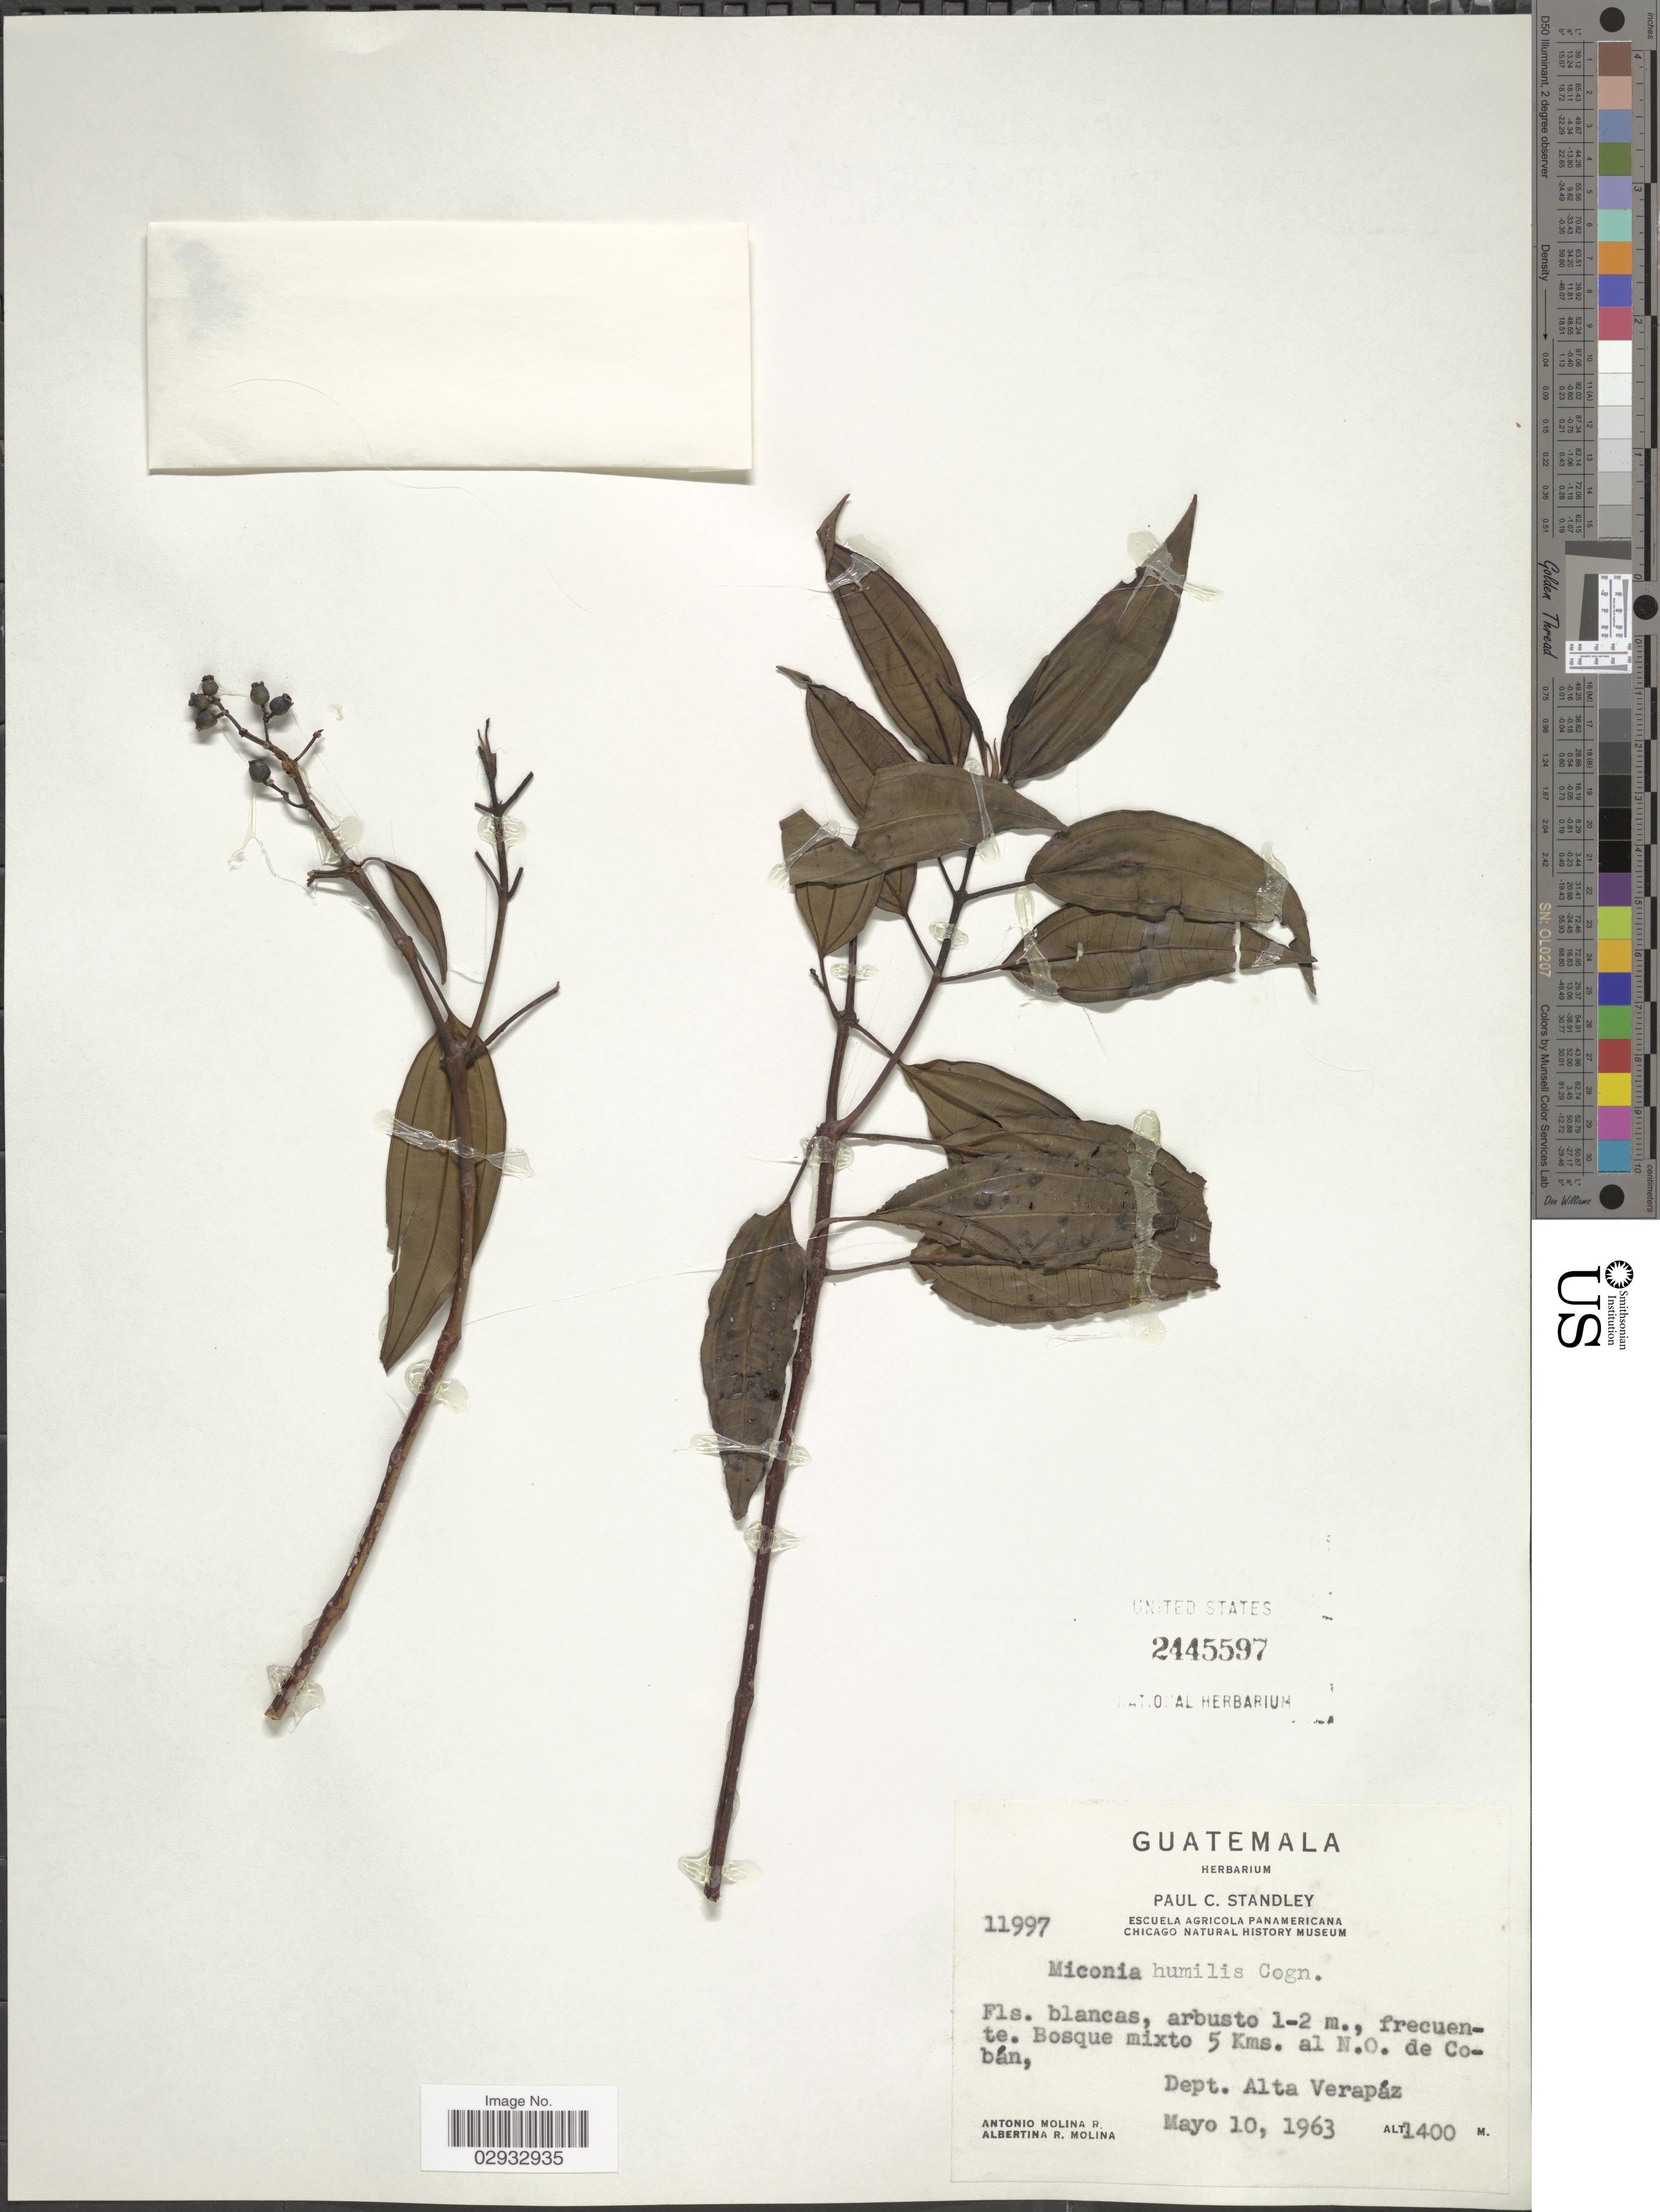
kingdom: Plantae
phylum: Tracheophyta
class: Magnoliopsida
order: Myrtales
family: Melastomataceae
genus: Miconia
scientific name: Miconia humilis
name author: Cogn.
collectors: A. Molina R. & A. R. Molina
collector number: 11997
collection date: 1963-05-10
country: Guatemala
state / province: Alta Verapaz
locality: Bosque mixto 5 Kms. al N. O. de Cobán, Dept. Alta Verapáz.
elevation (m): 1400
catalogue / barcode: US 2445597